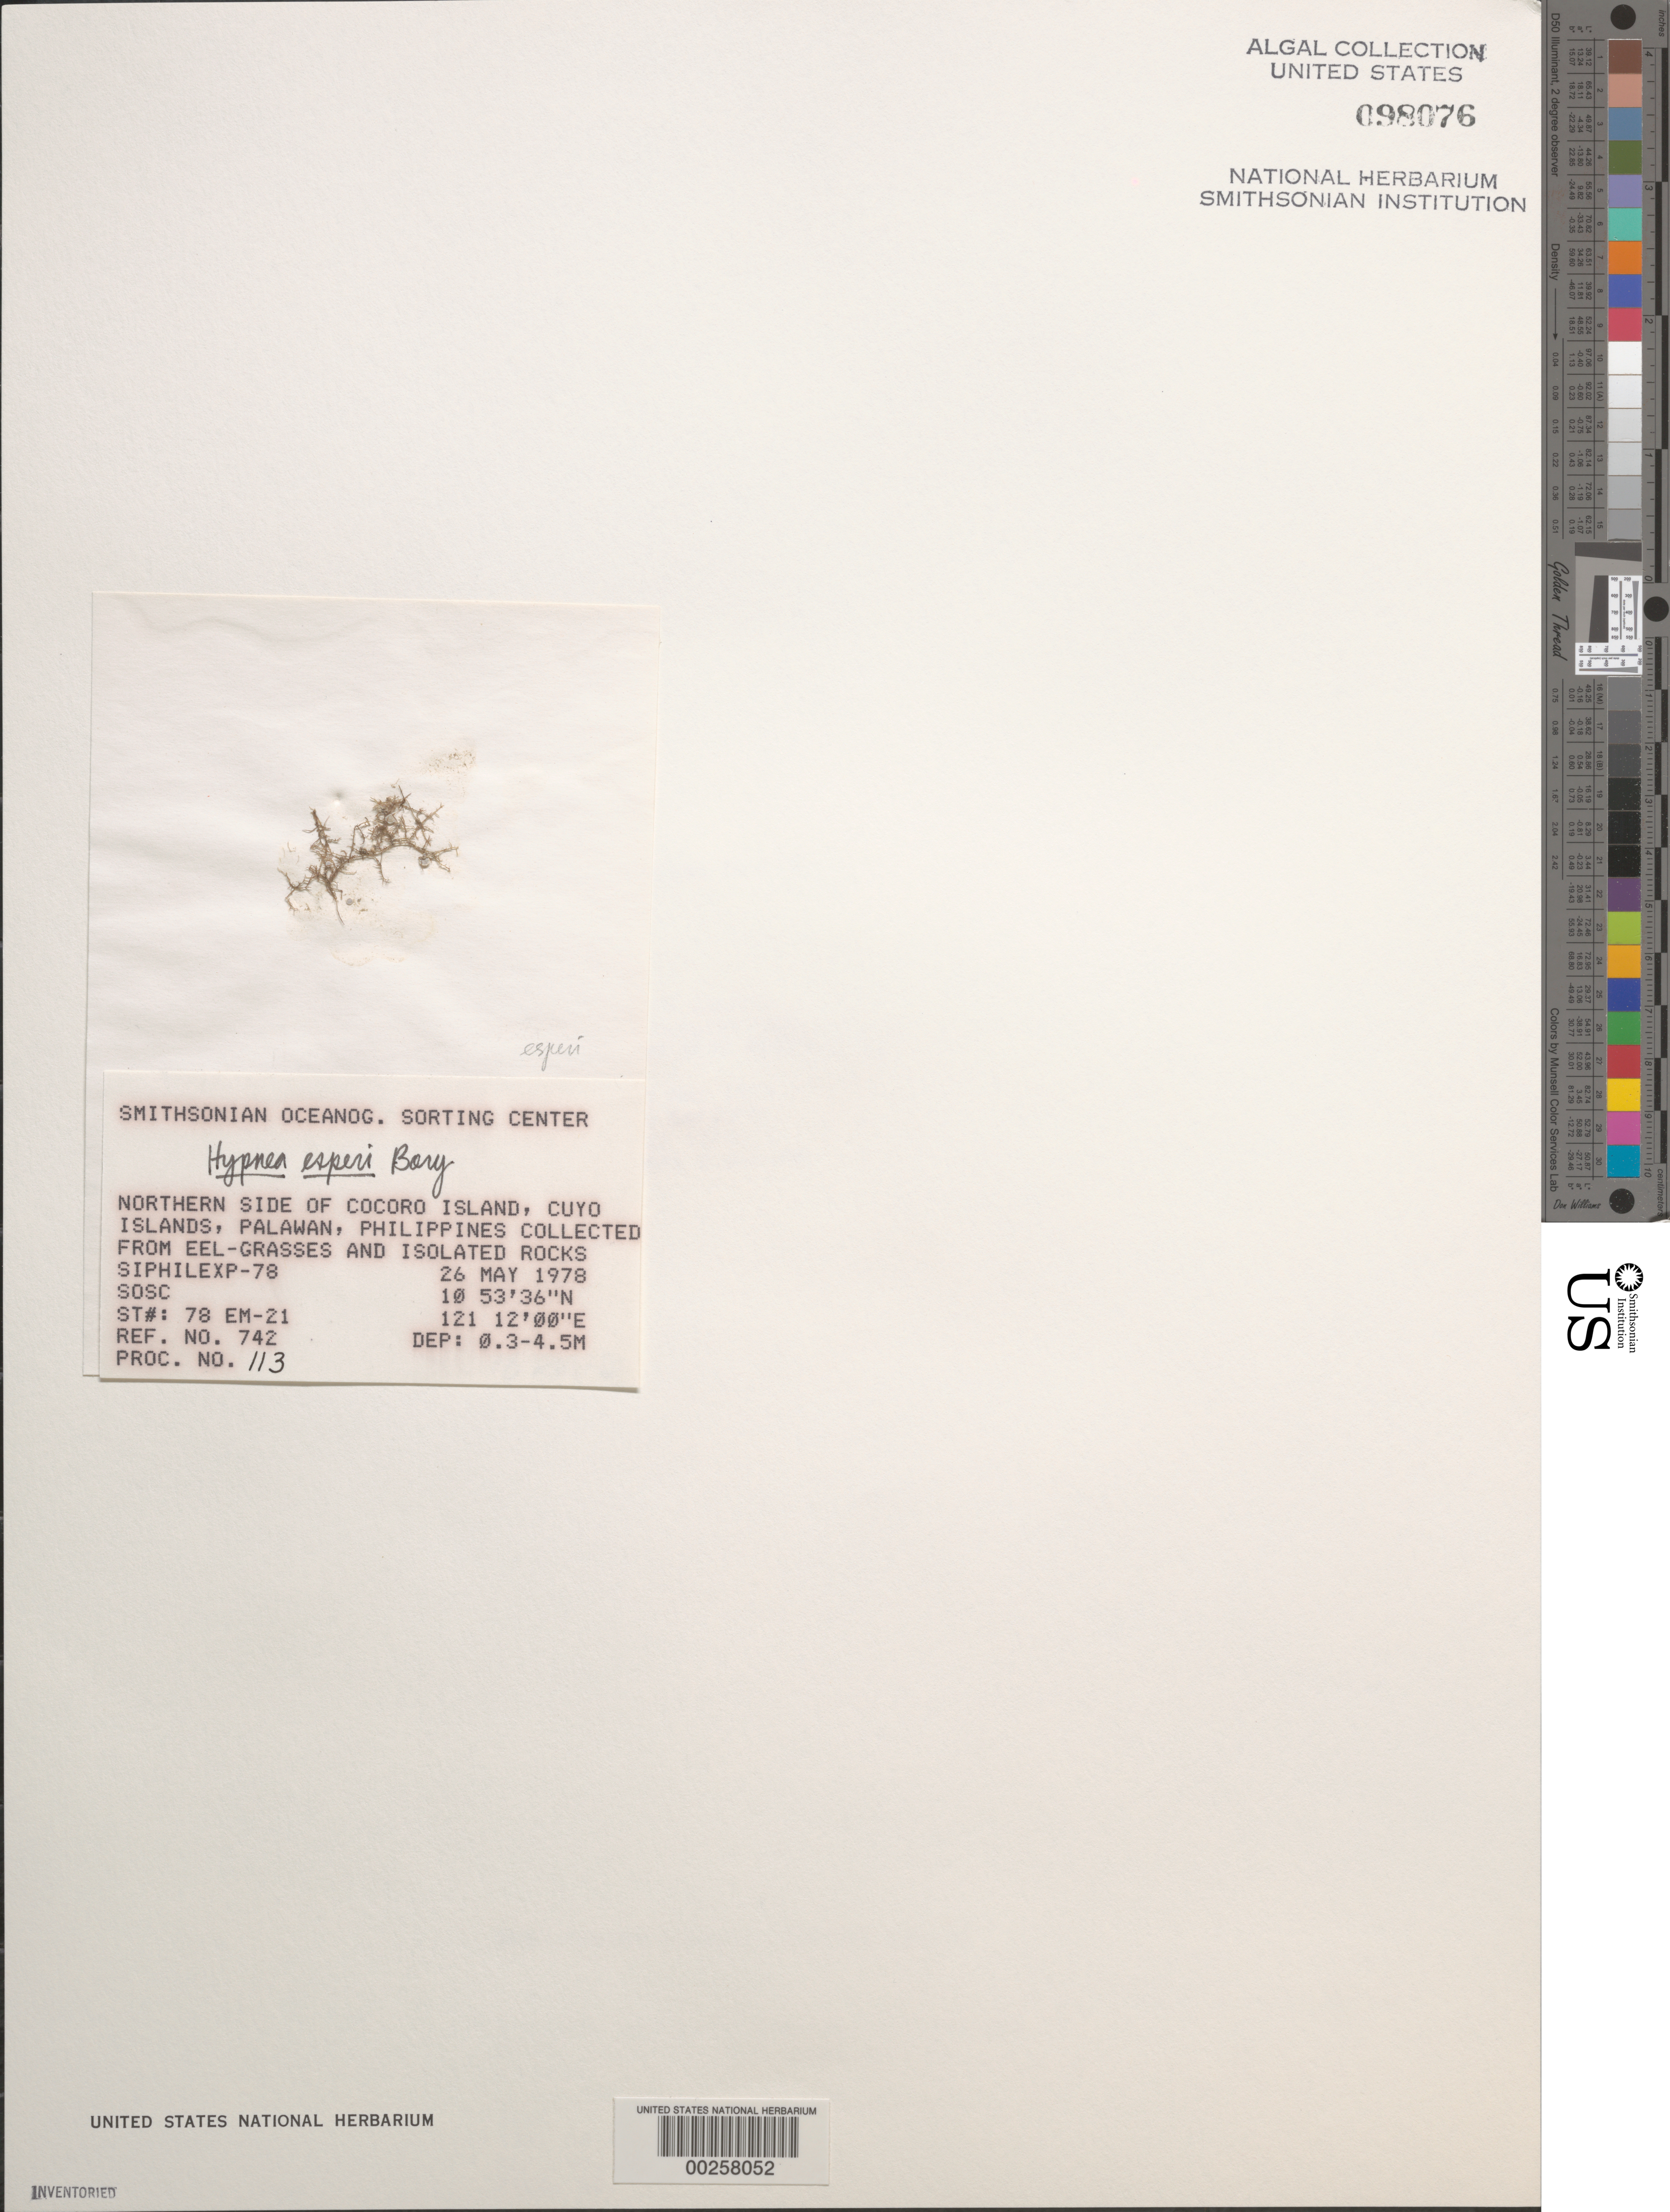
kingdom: Plantae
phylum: Rhodophyta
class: Florideophyceae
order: Gigartinales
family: Cystocloniaceae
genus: Hypnea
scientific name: Hypnea esperi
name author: Bory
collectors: SOSC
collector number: Station 78 EM-21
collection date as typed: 26 May 1978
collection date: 1978-05-26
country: Philippines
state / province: Mimaropa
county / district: Palawan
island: Cocoro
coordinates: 10 53' 36" N, 121 12' 00" E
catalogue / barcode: US 98076